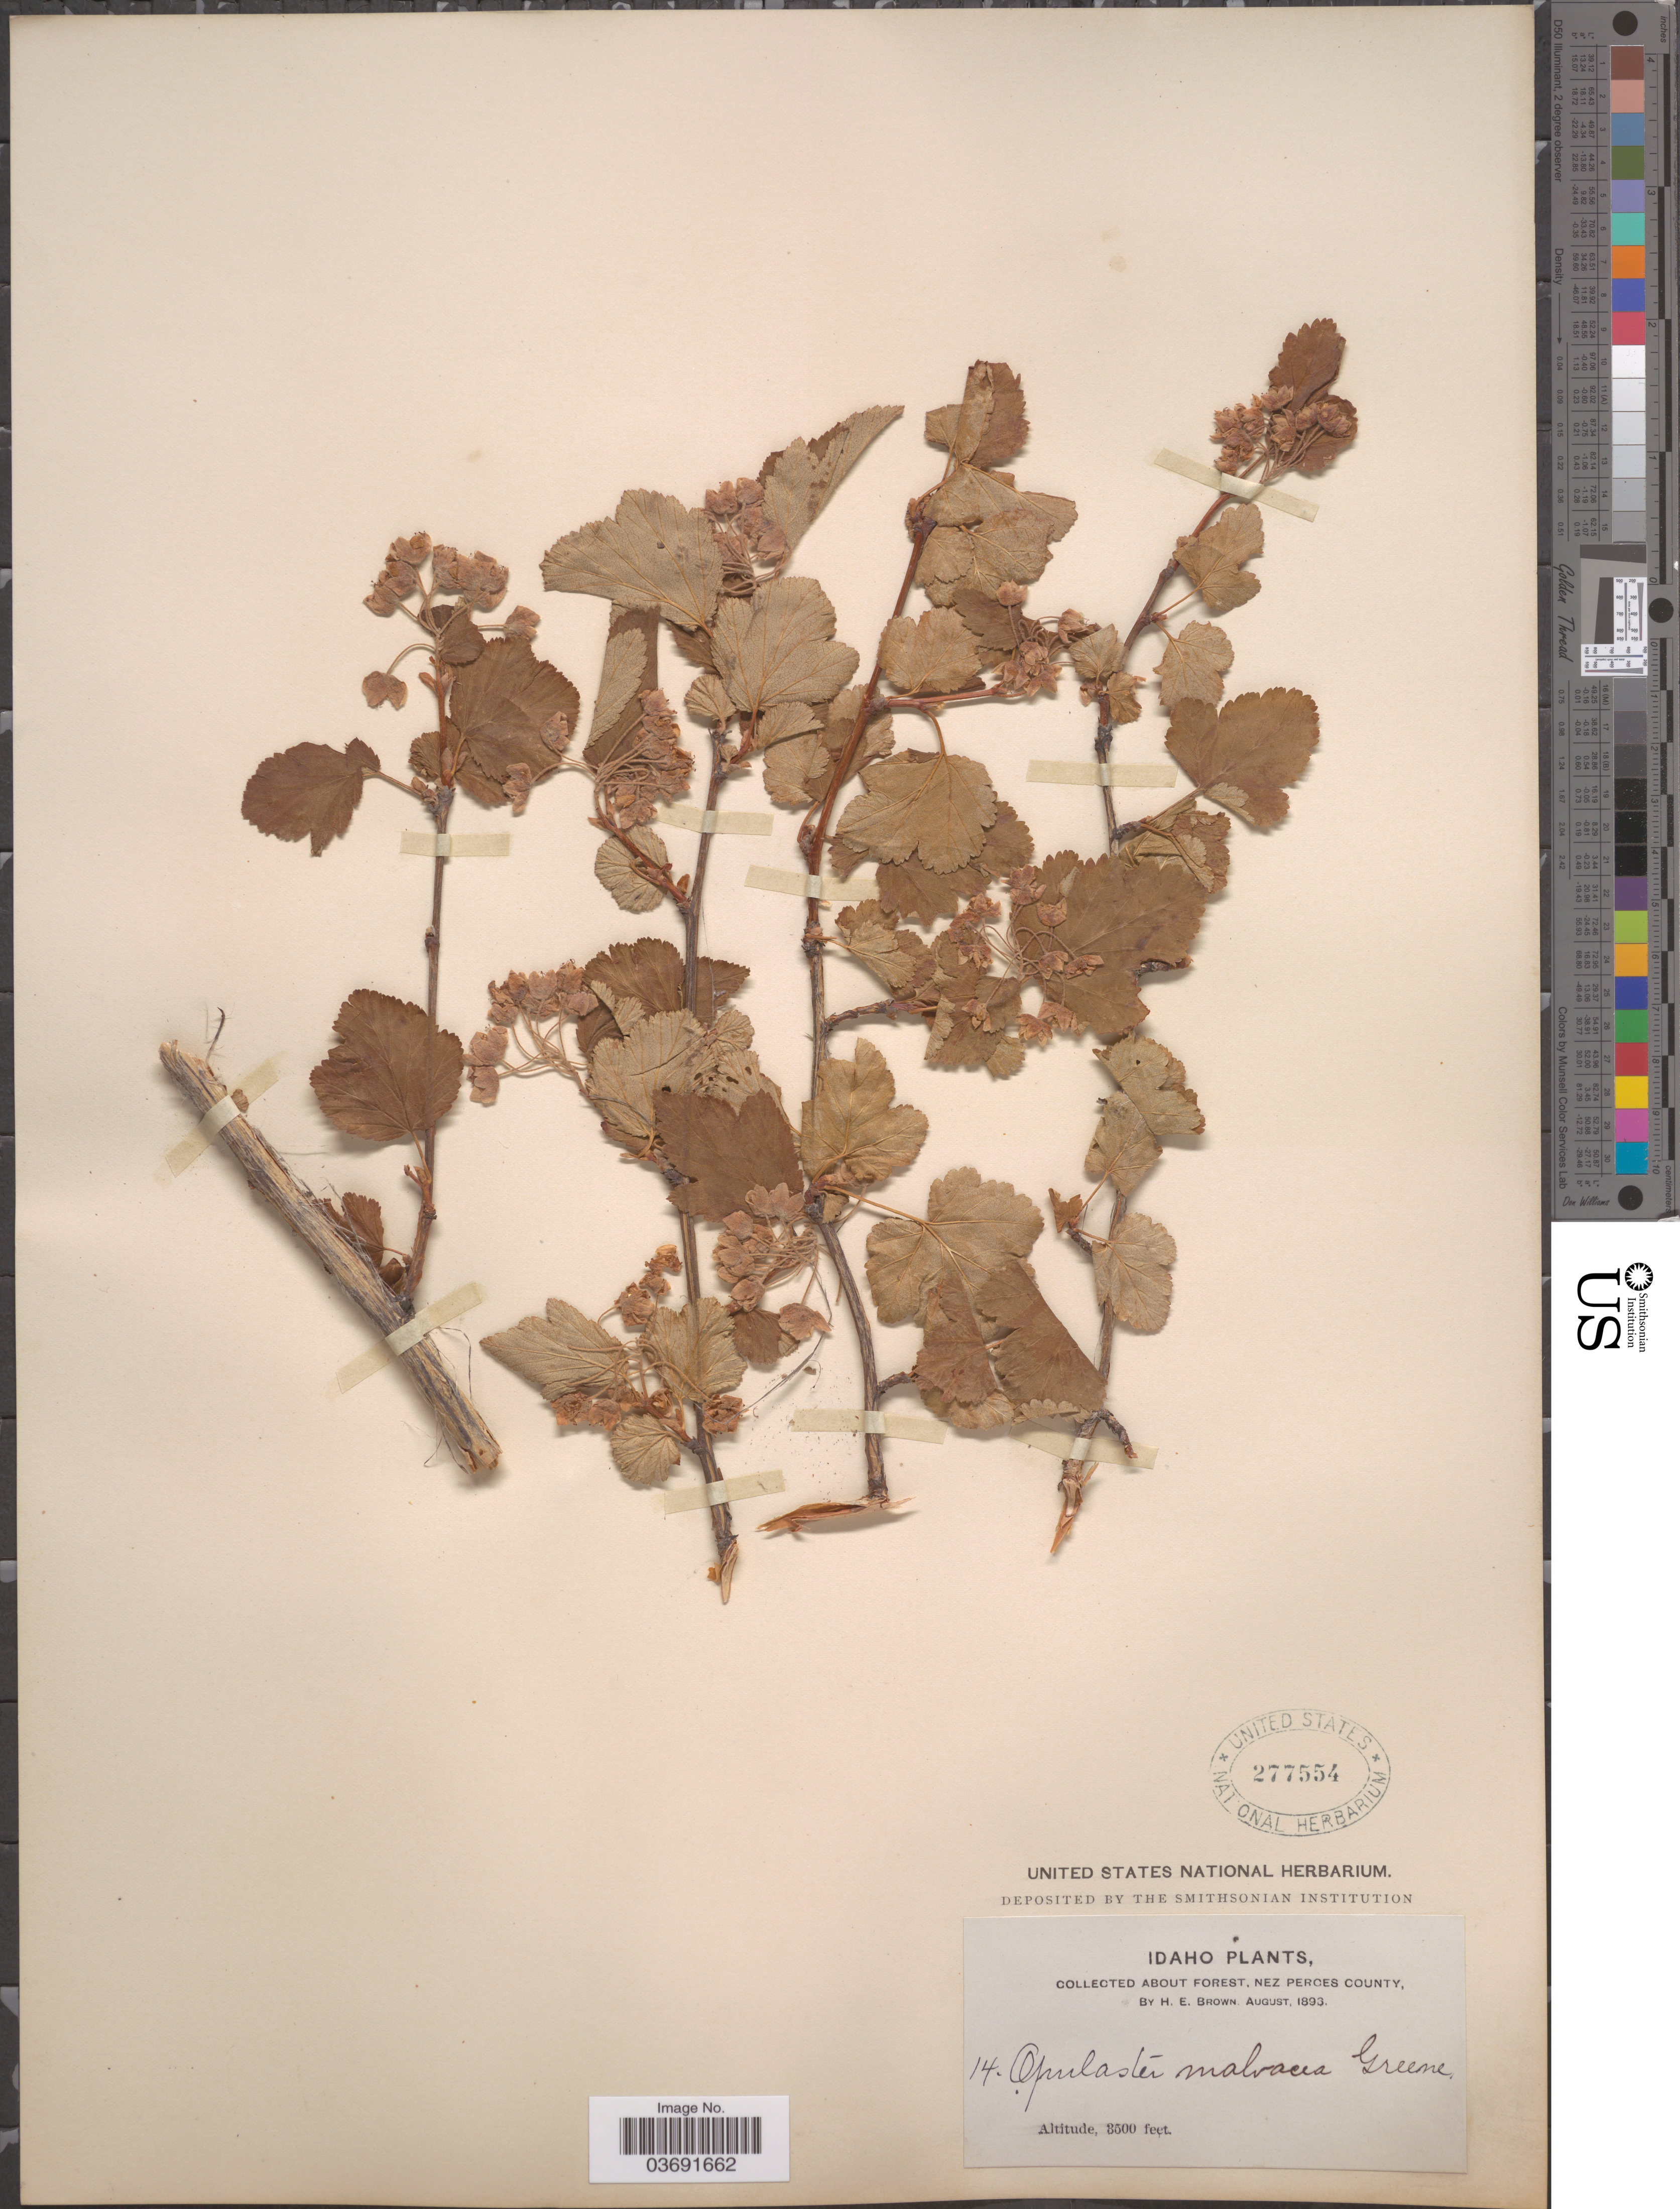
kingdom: Plantae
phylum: Tracheophyta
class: Magnoliopsida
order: Rosales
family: Rosaceae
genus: Physocarpus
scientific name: Physocarpus malvaceus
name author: (Greene) Kuntze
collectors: H. E. Brown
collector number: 14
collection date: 1893-08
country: United States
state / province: Idaho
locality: About Forest, Nez Perces County.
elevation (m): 1067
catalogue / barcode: US 277554